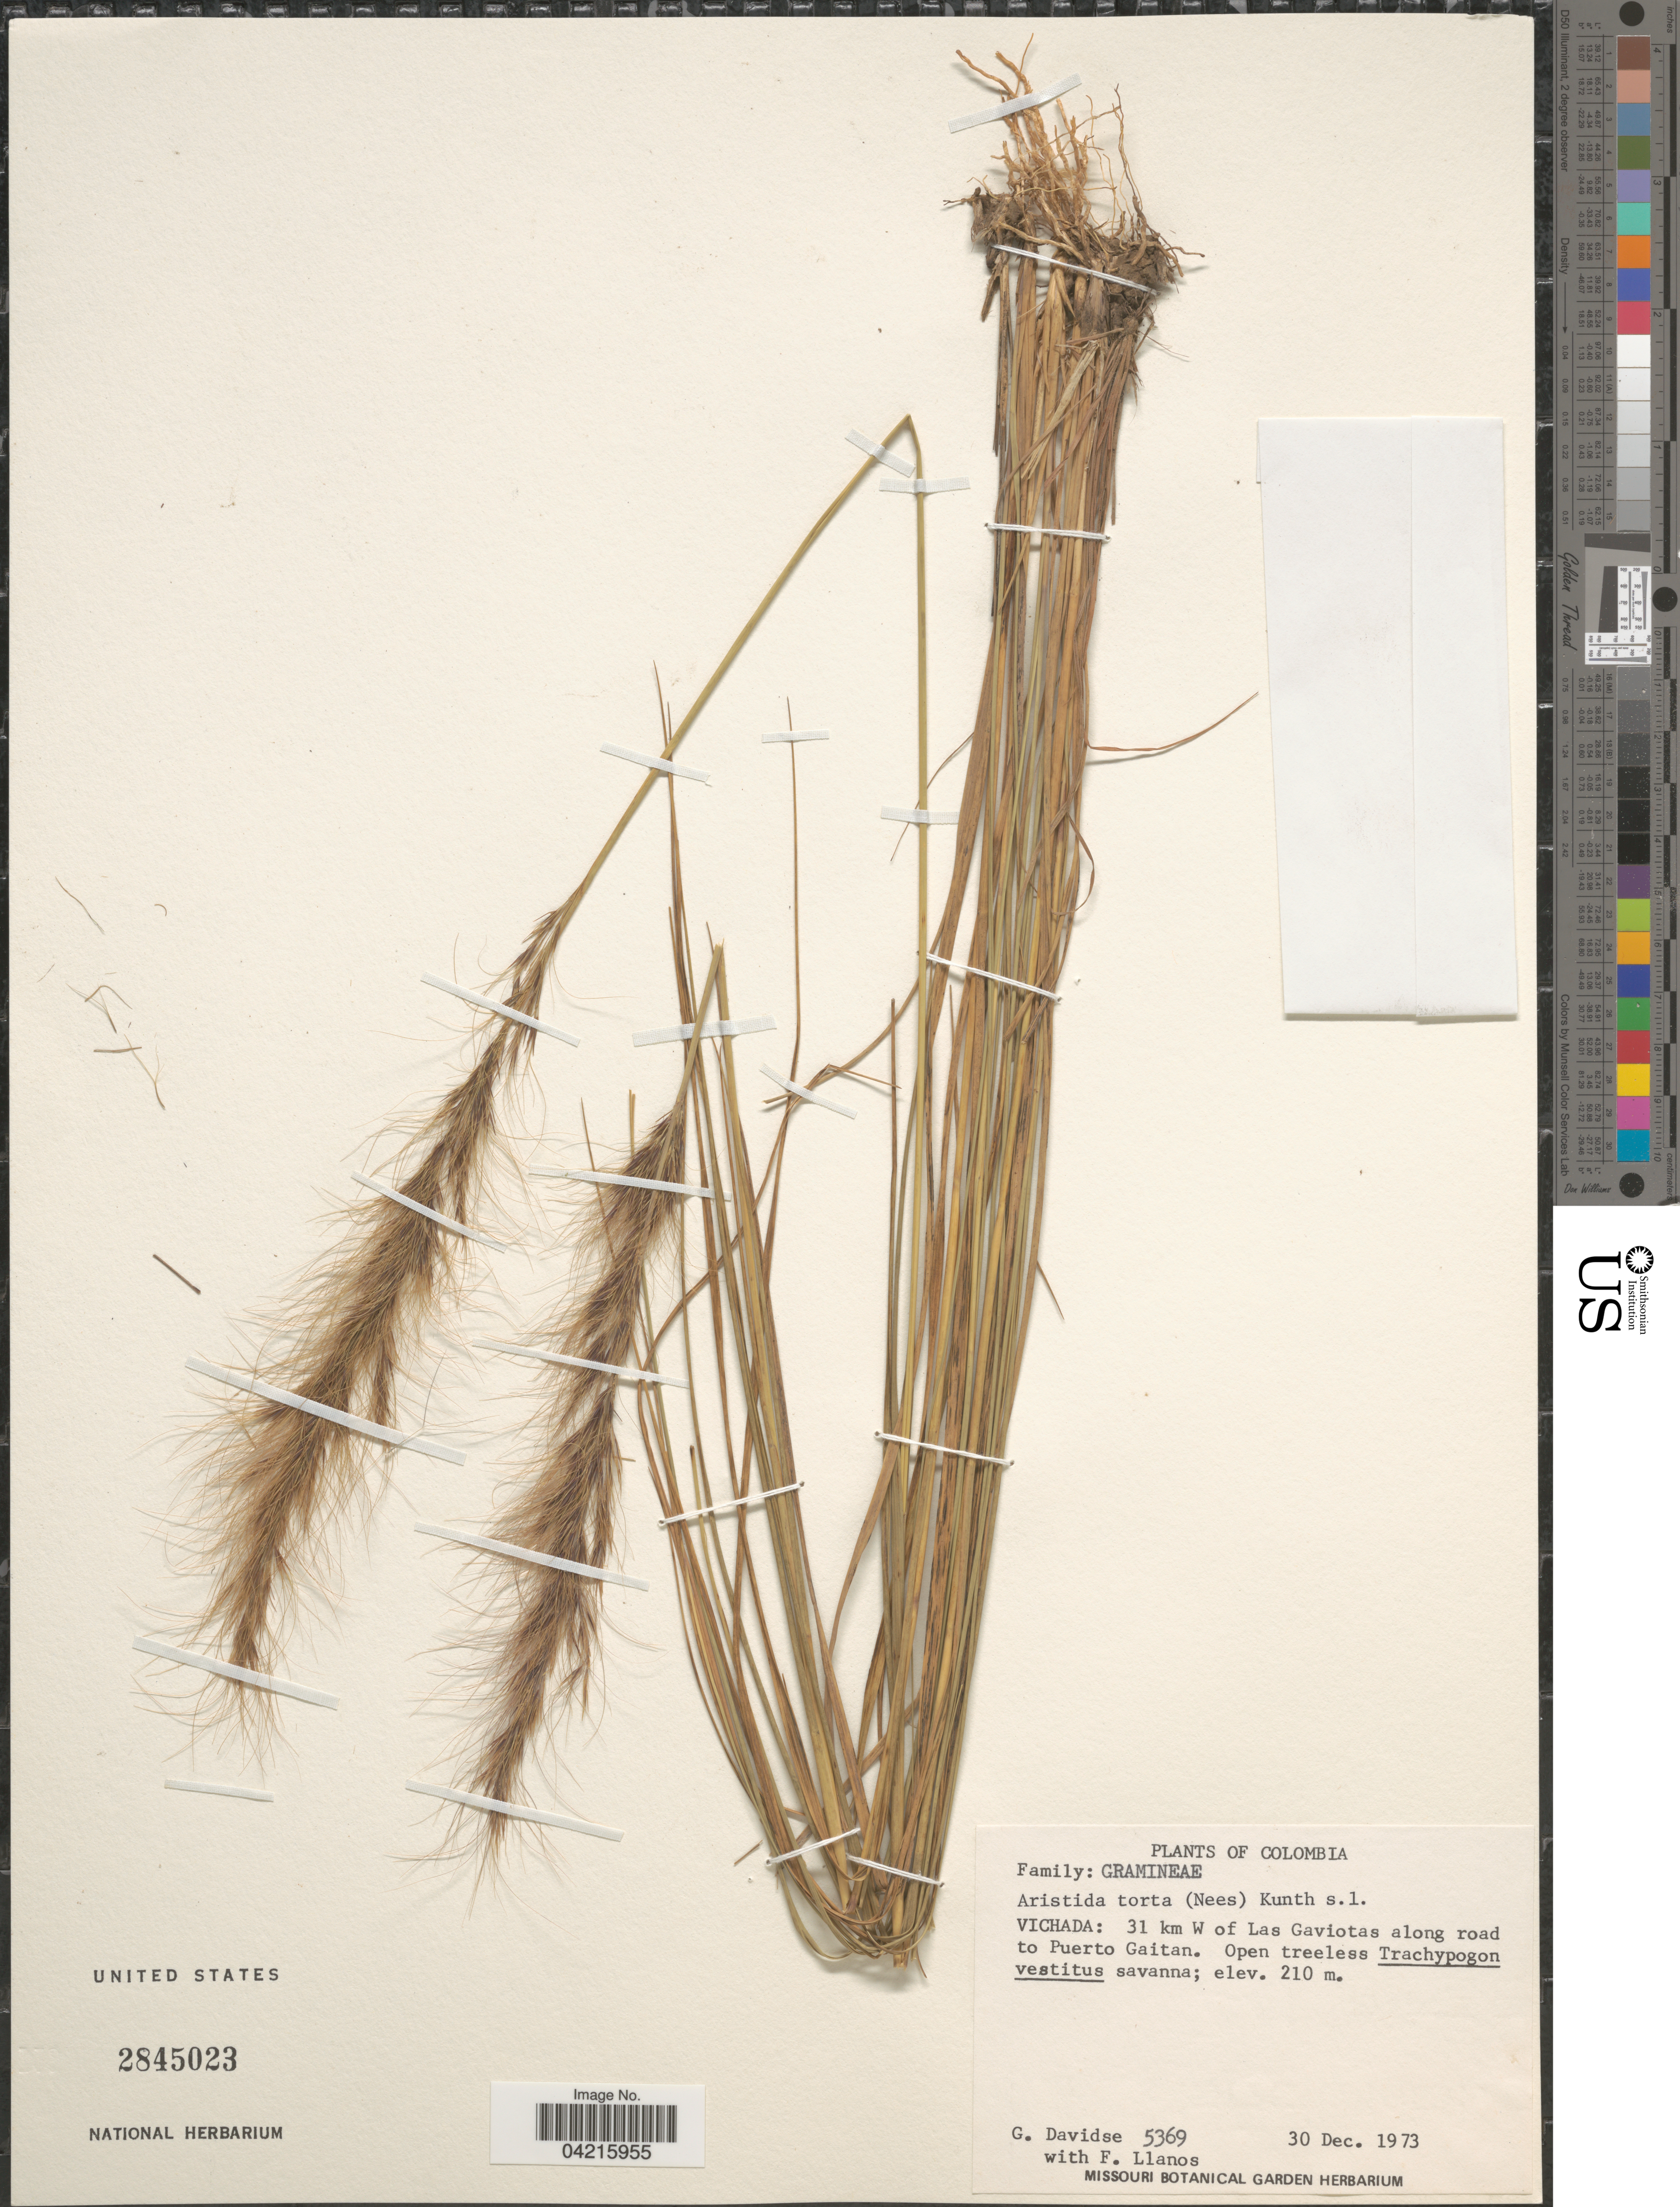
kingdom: Plantae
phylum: Tracheophyta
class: Liliopsida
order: Poales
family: Poaceae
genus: Aristida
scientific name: Aristida torta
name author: (Nees) Kunth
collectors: G. Davidse & F. Llanos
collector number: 5369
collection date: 1973-12-30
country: Colombia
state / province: Vichada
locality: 31 km W of Las Gaviotas along road to Puerto Gaitan.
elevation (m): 210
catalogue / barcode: US 2845023